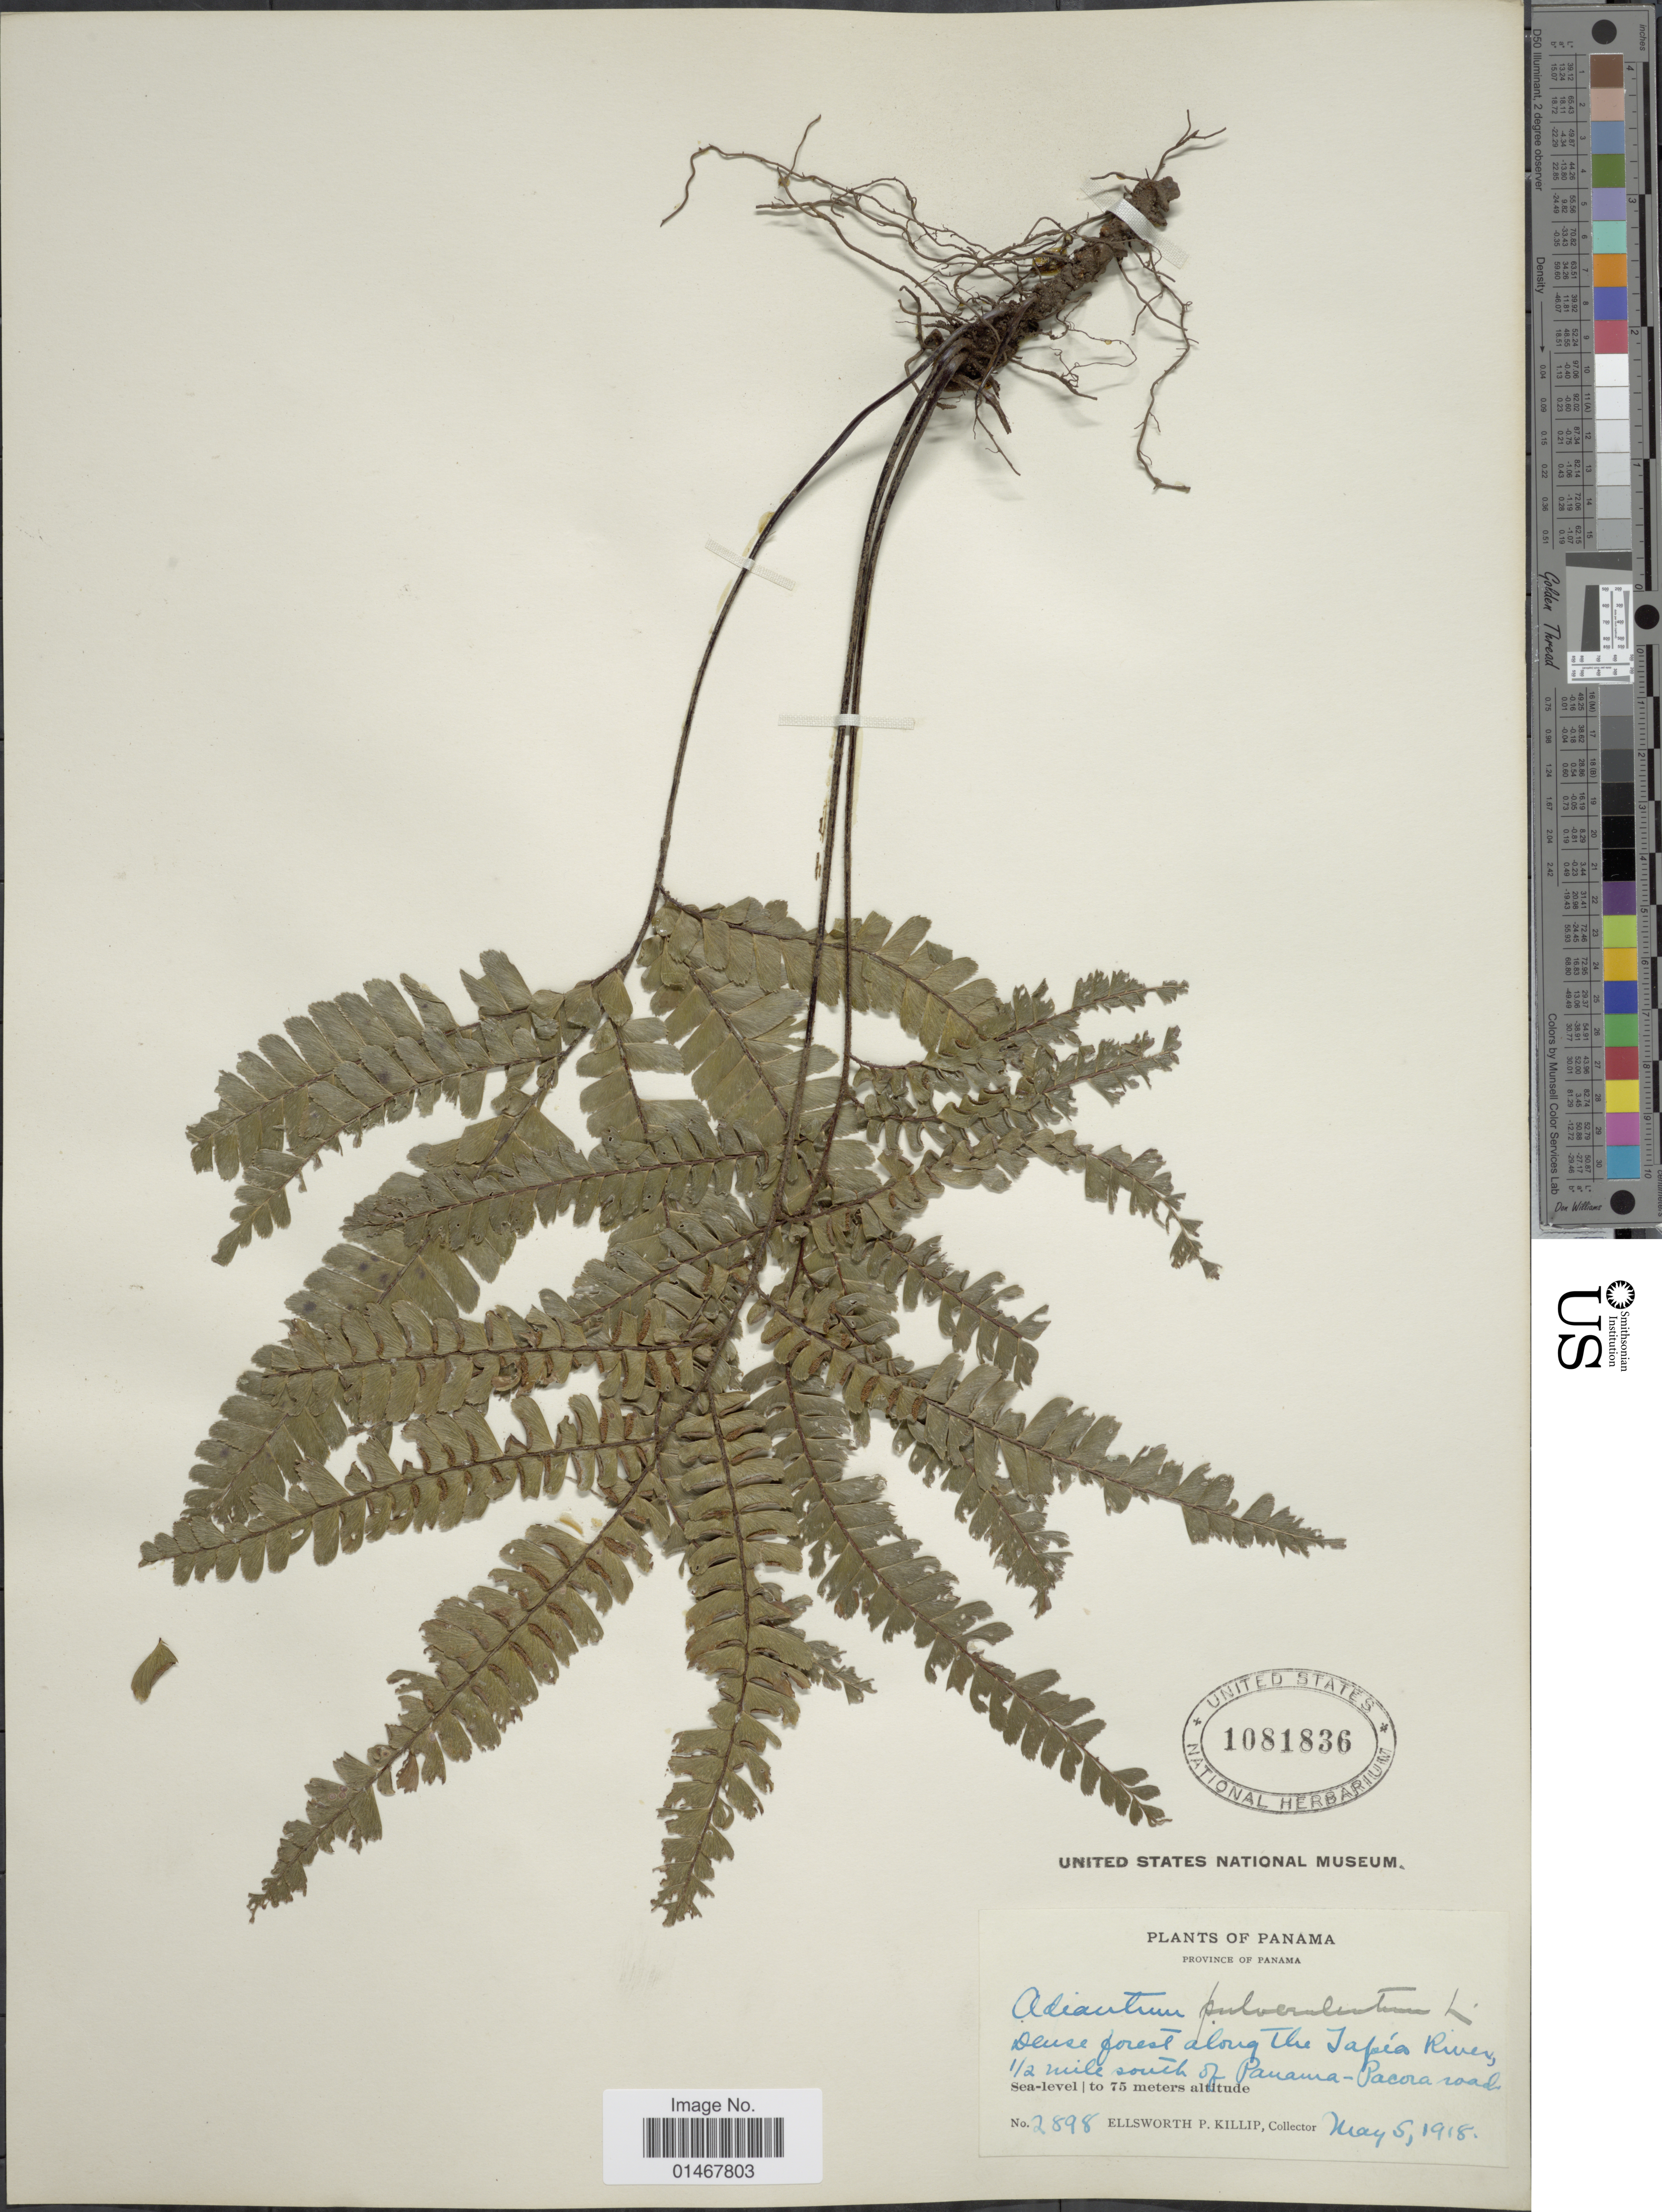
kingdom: Plantae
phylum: Tracheophyta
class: Polypodiopsida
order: Polypodiales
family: Pteridaceae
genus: Adiantum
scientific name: Adiantum pulverulentum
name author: L.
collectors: E. P. Killip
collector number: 2898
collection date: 1918-05-05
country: Panama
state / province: Panamá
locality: Dense forest along The Tapia River, ½ mile south of Panama-Pacora roads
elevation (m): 75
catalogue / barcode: US 108136